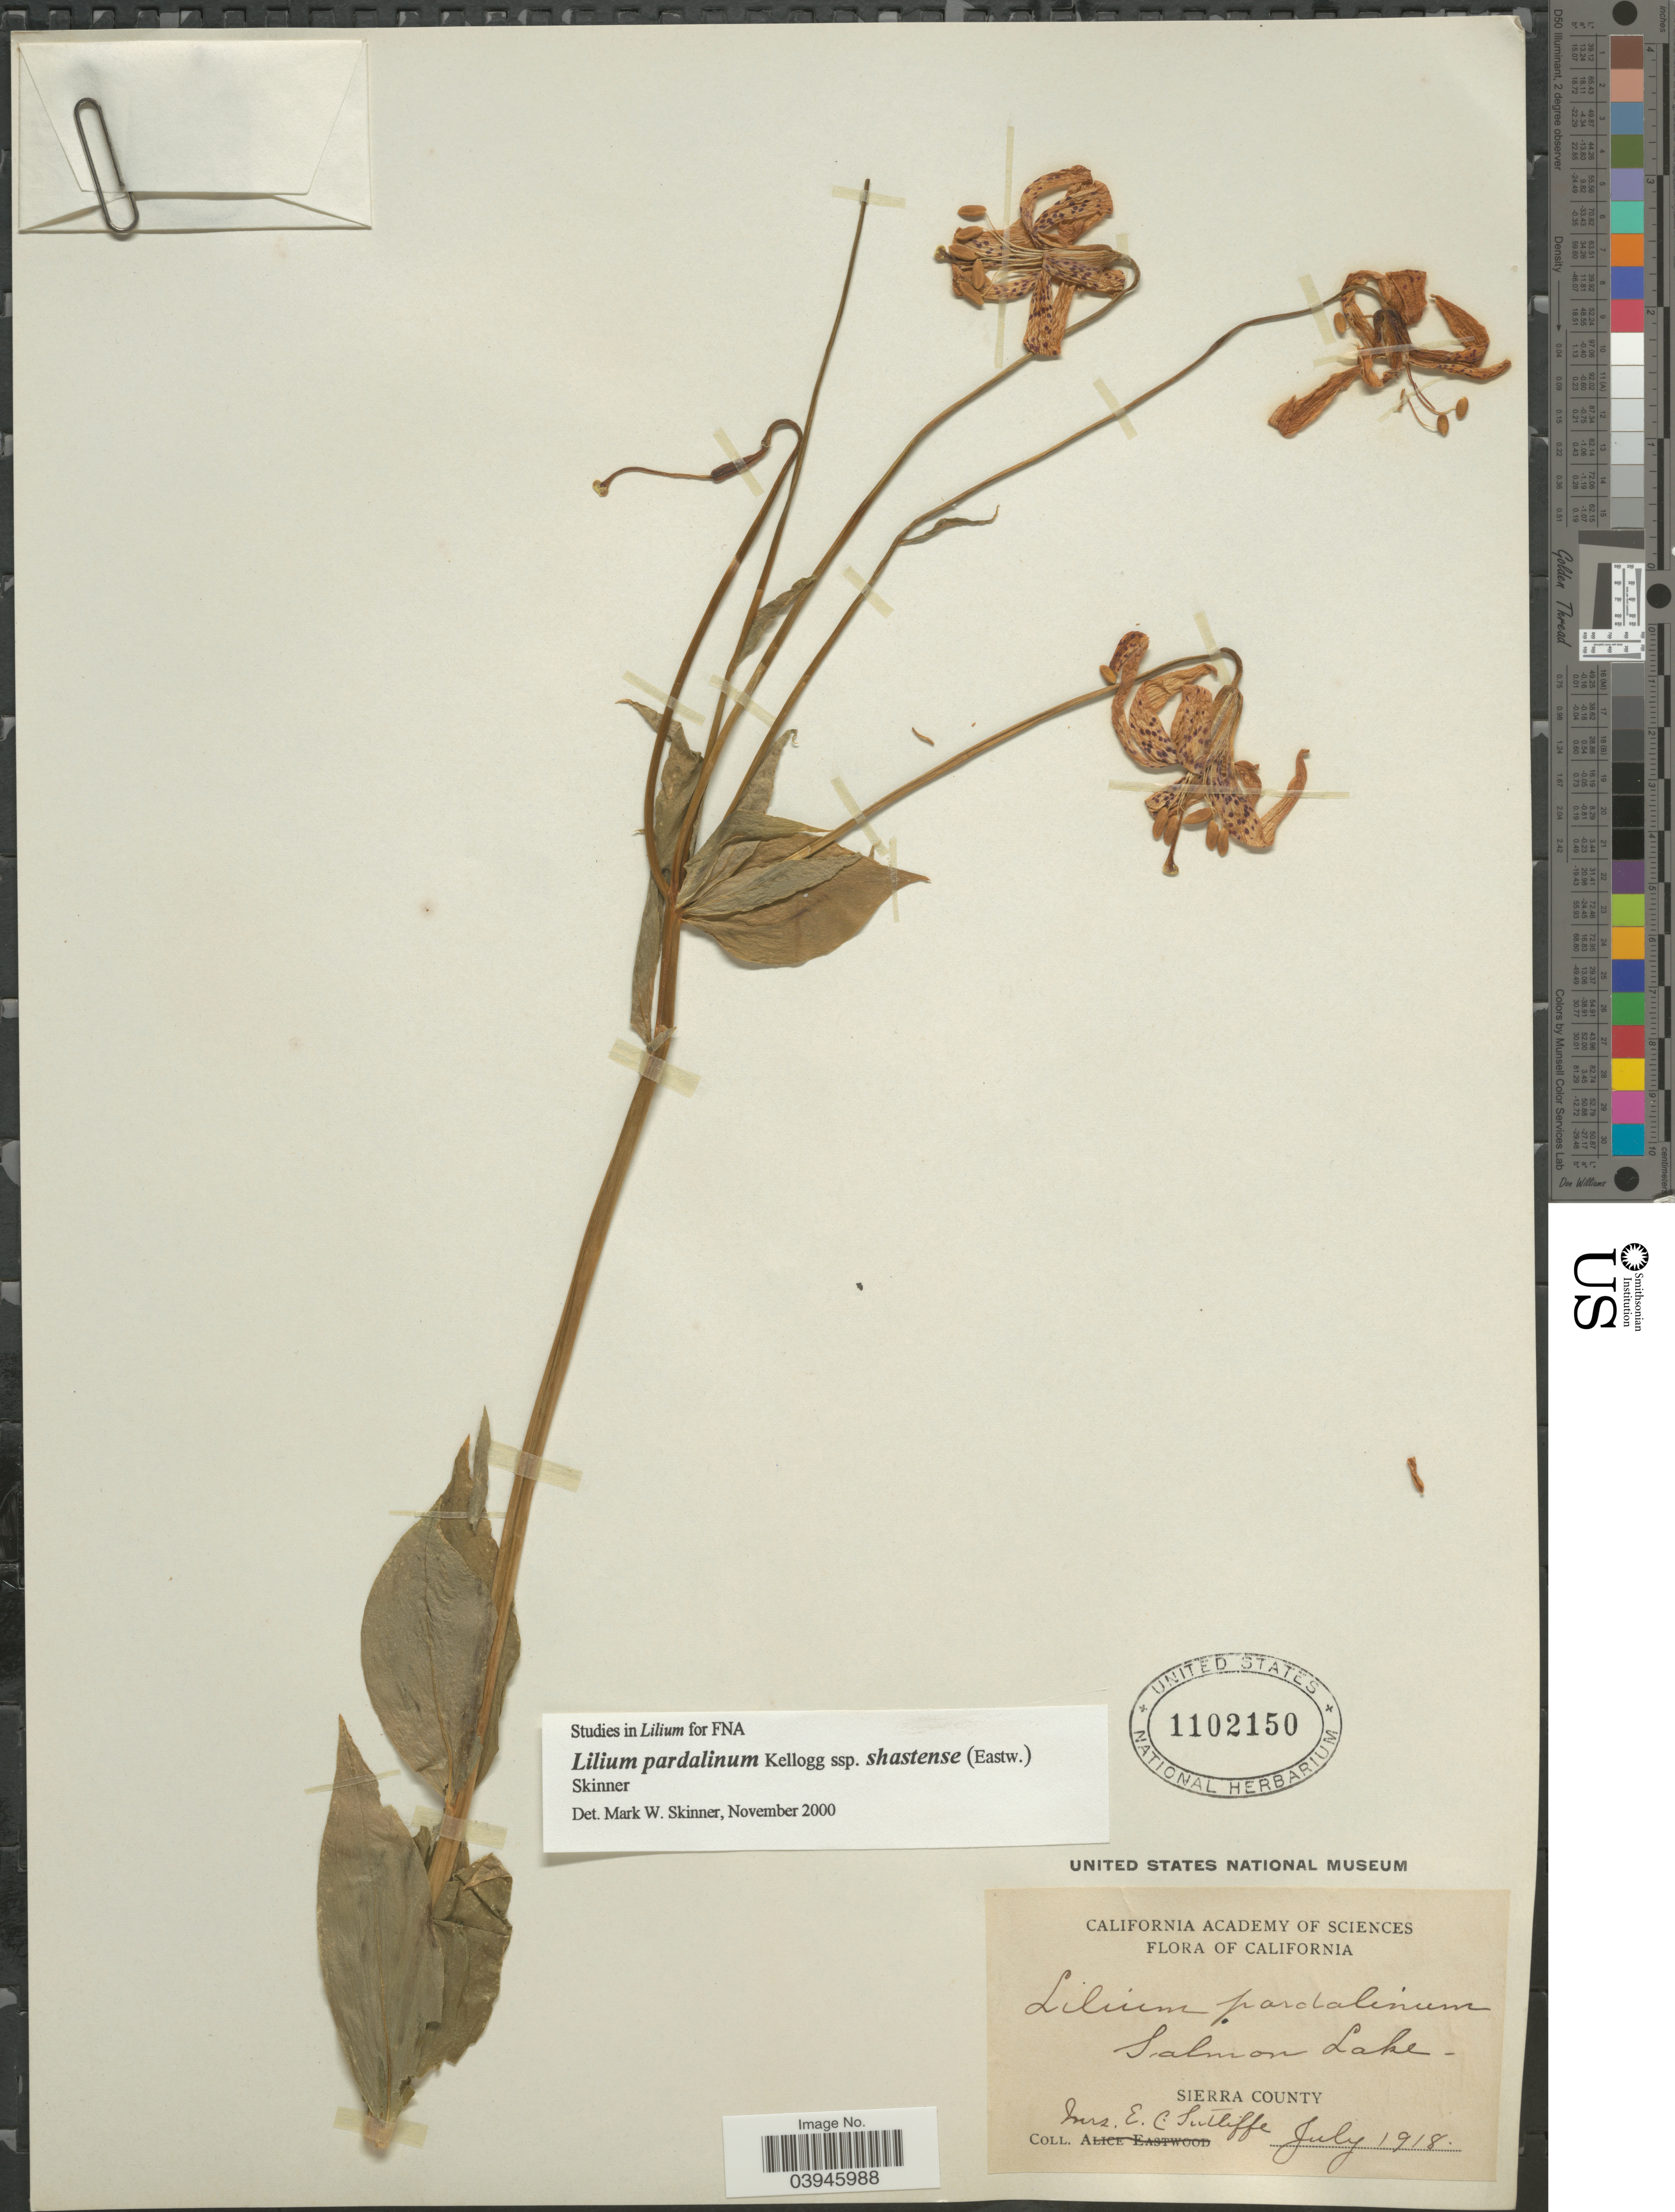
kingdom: Plantae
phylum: Tracheophyta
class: Liliopsida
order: Liliales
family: Liliaceae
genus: Lilium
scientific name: Lilium nevadense var. shastense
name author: Eastw.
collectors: E. Sutcliffe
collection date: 1918-07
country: United States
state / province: California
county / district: Sierra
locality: Salmon Lake. Sierra County.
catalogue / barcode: US 1102150